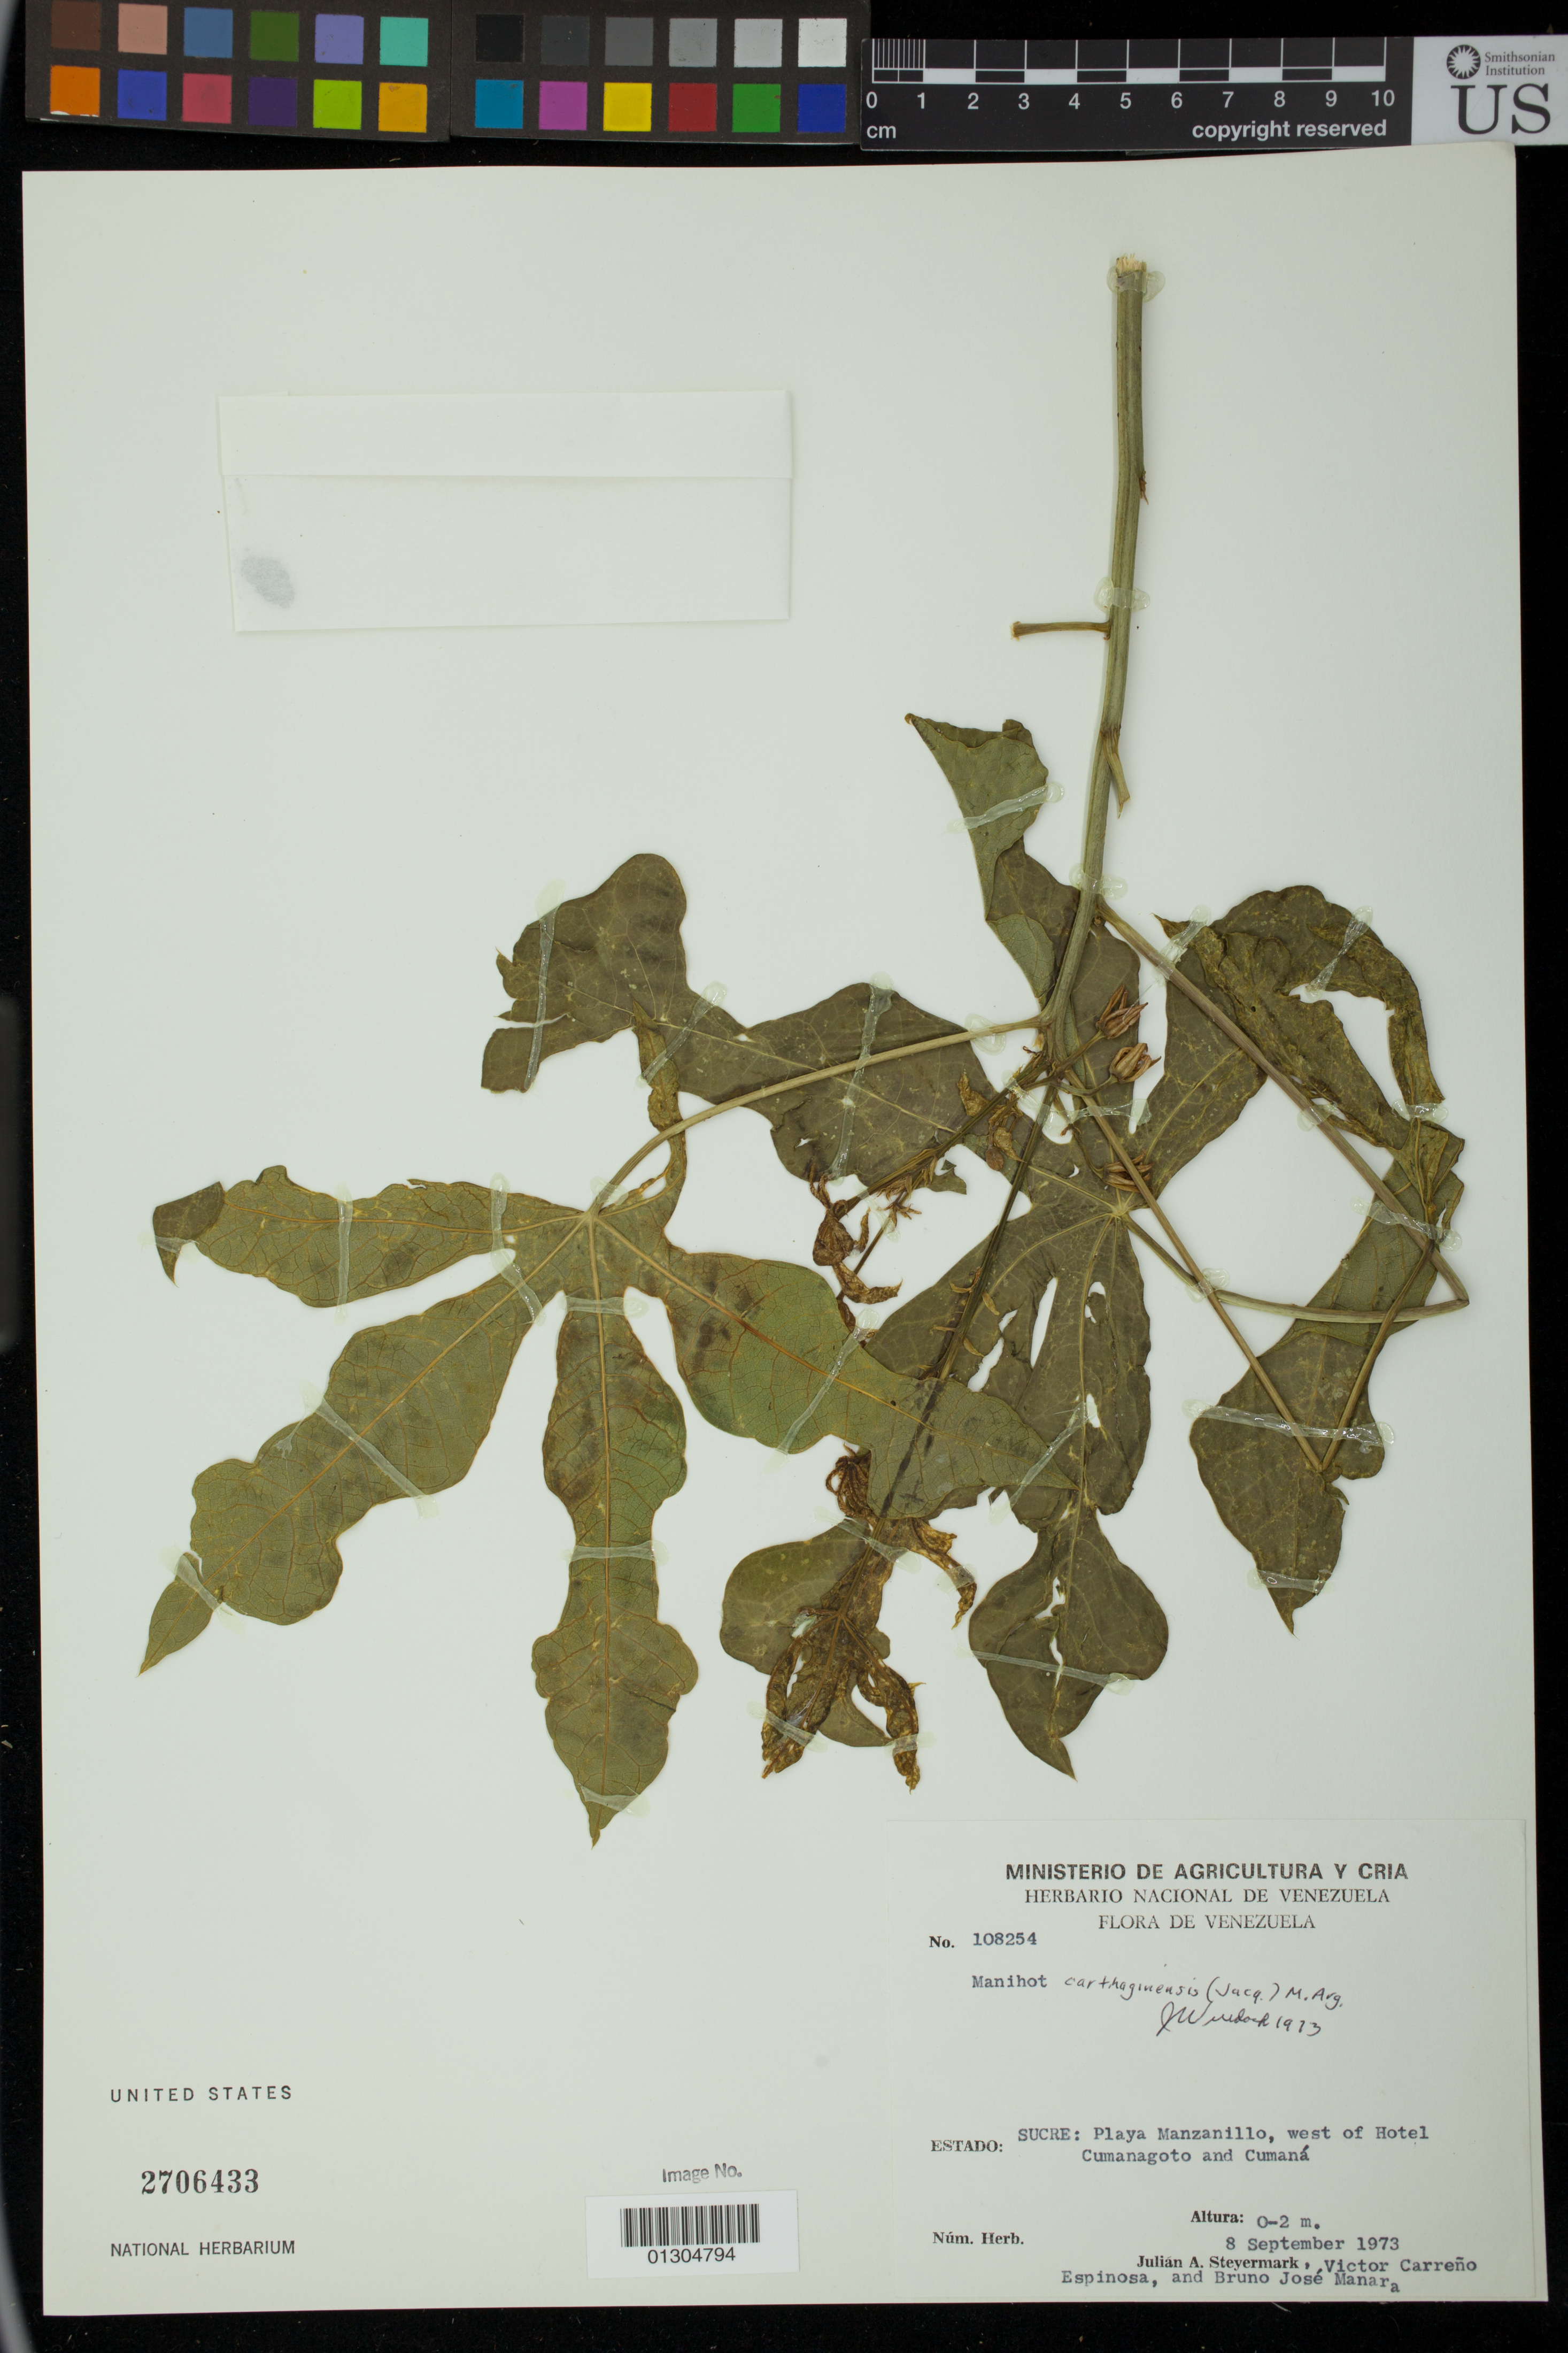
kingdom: Plantae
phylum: Tracheophyta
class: Magnoliopsida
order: Malpighiales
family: Euphorbiaceae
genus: Manihot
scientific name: Manihot carthagenensis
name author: (Jacq.) Müll. Arg.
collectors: J. Steyermark, V. Carreño E. & B. Manara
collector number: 108254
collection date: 1973-09-08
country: Venezuela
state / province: Sucre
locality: Playa Manzanillo, west of Hotel Cumanagoto and Cumana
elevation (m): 0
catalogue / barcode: US 2706433